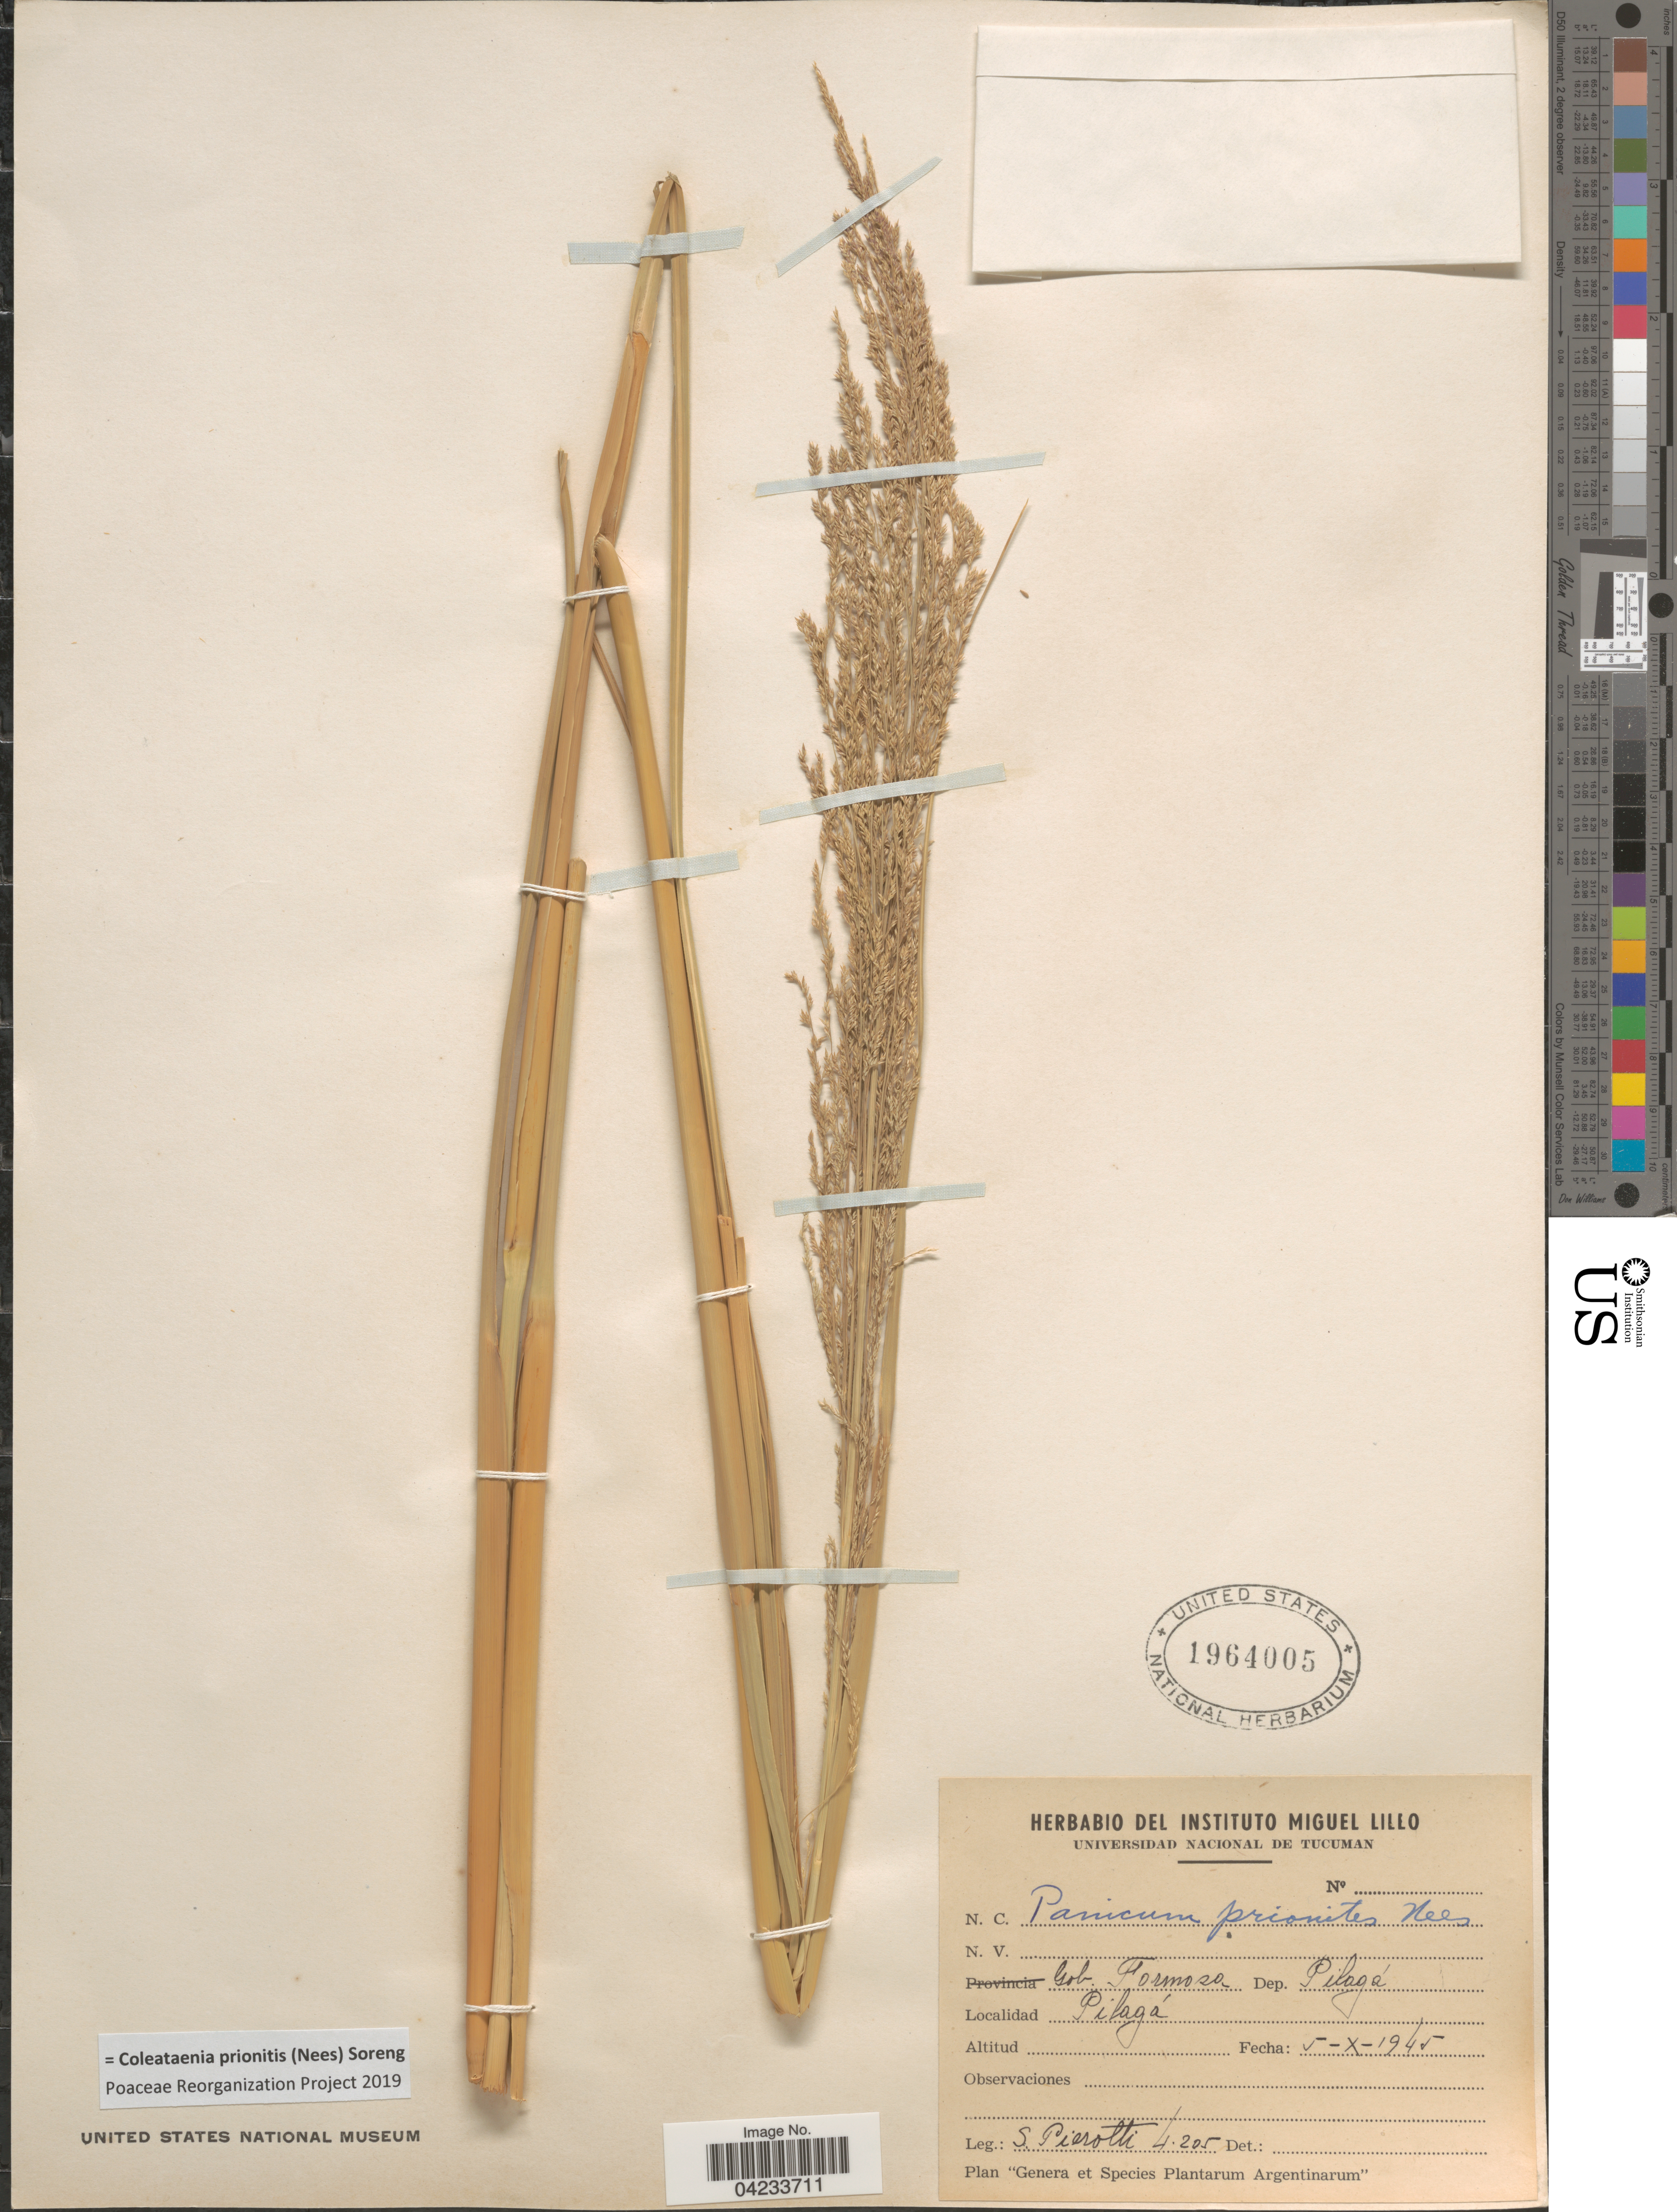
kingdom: Plantae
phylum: Tracheophyta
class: Liliopsida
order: Poales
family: Poaceae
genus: Coleataenia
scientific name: Coleataenia prionitis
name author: (Nees) Soreng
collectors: S. A. Pierotti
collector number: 4205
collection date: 1945-10-05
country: Argentina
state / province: Formosa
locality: Gob. Formosa. Dep. Pilagá. Pilagá.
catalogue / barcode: US 1964005